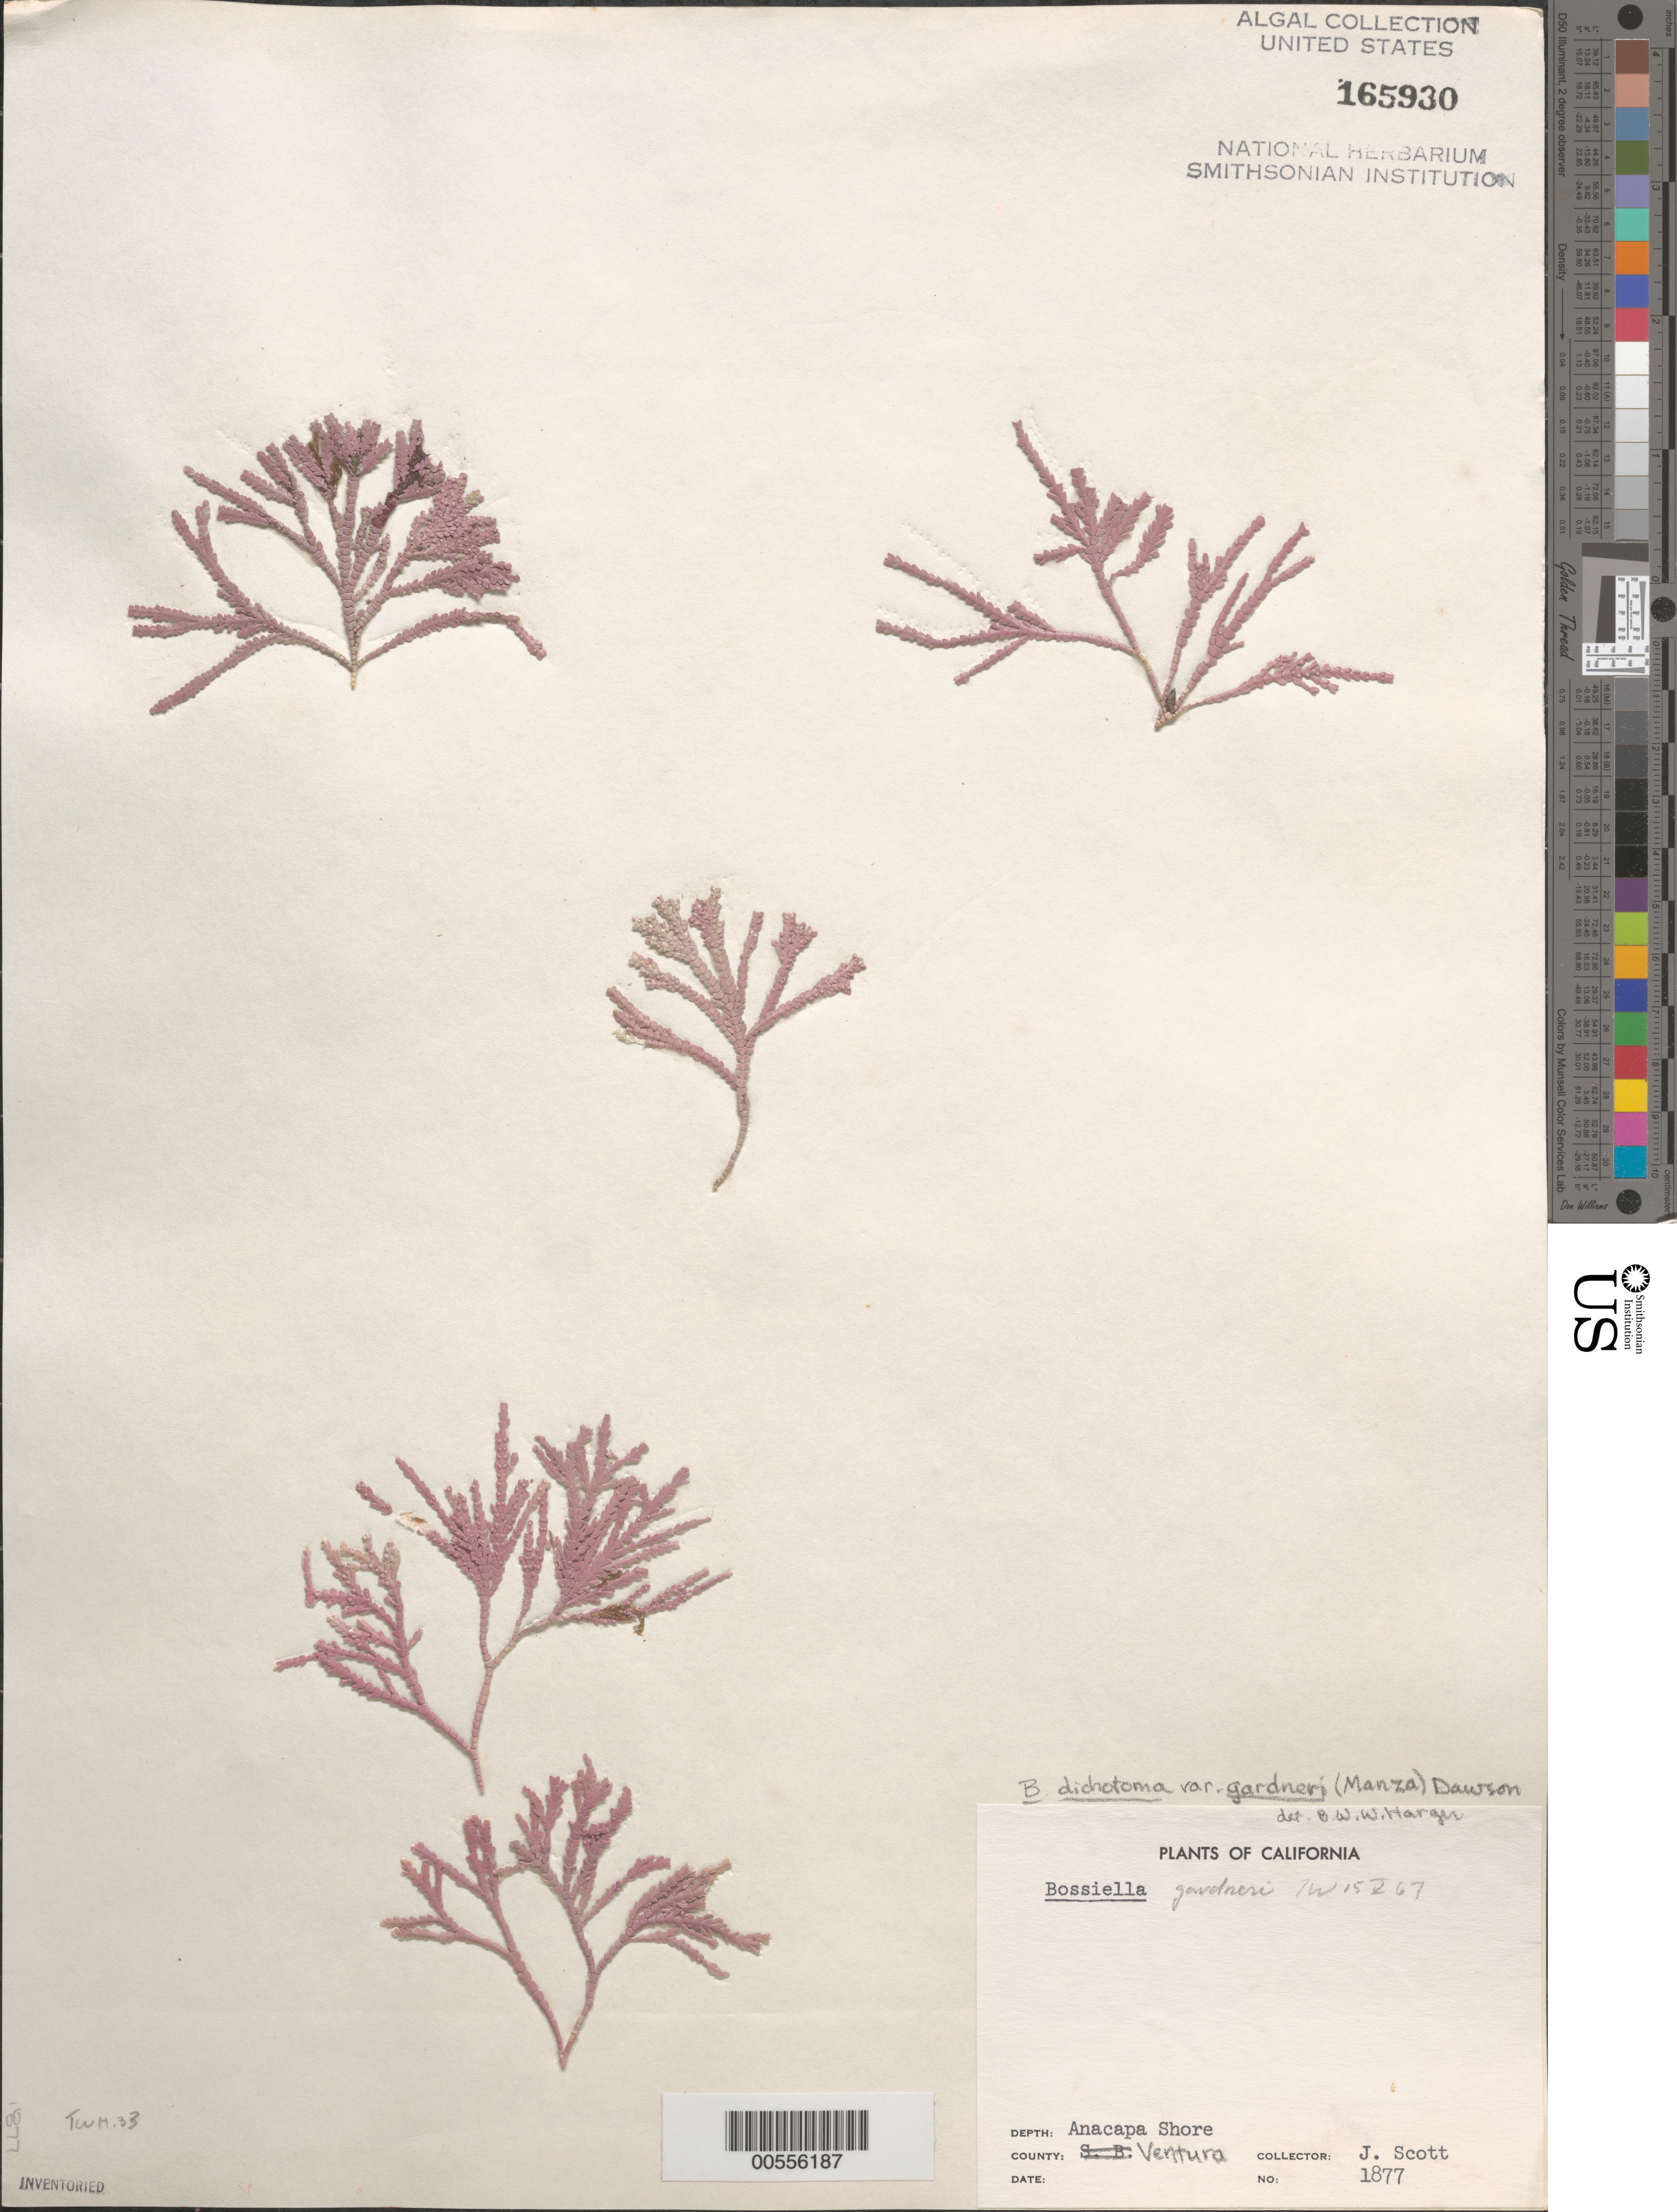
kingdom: Plantae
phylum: Rhodophyta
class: Florideophyceae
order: Corallinales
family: Corallinaceae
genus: Bossiella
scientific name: Bossiella dichotoma var. gardneri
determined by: Harger, B. W. W.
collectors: J. Scott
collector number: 1877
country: United States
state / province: California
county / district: Ventura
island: Anacapa Island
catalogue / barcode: US 165930